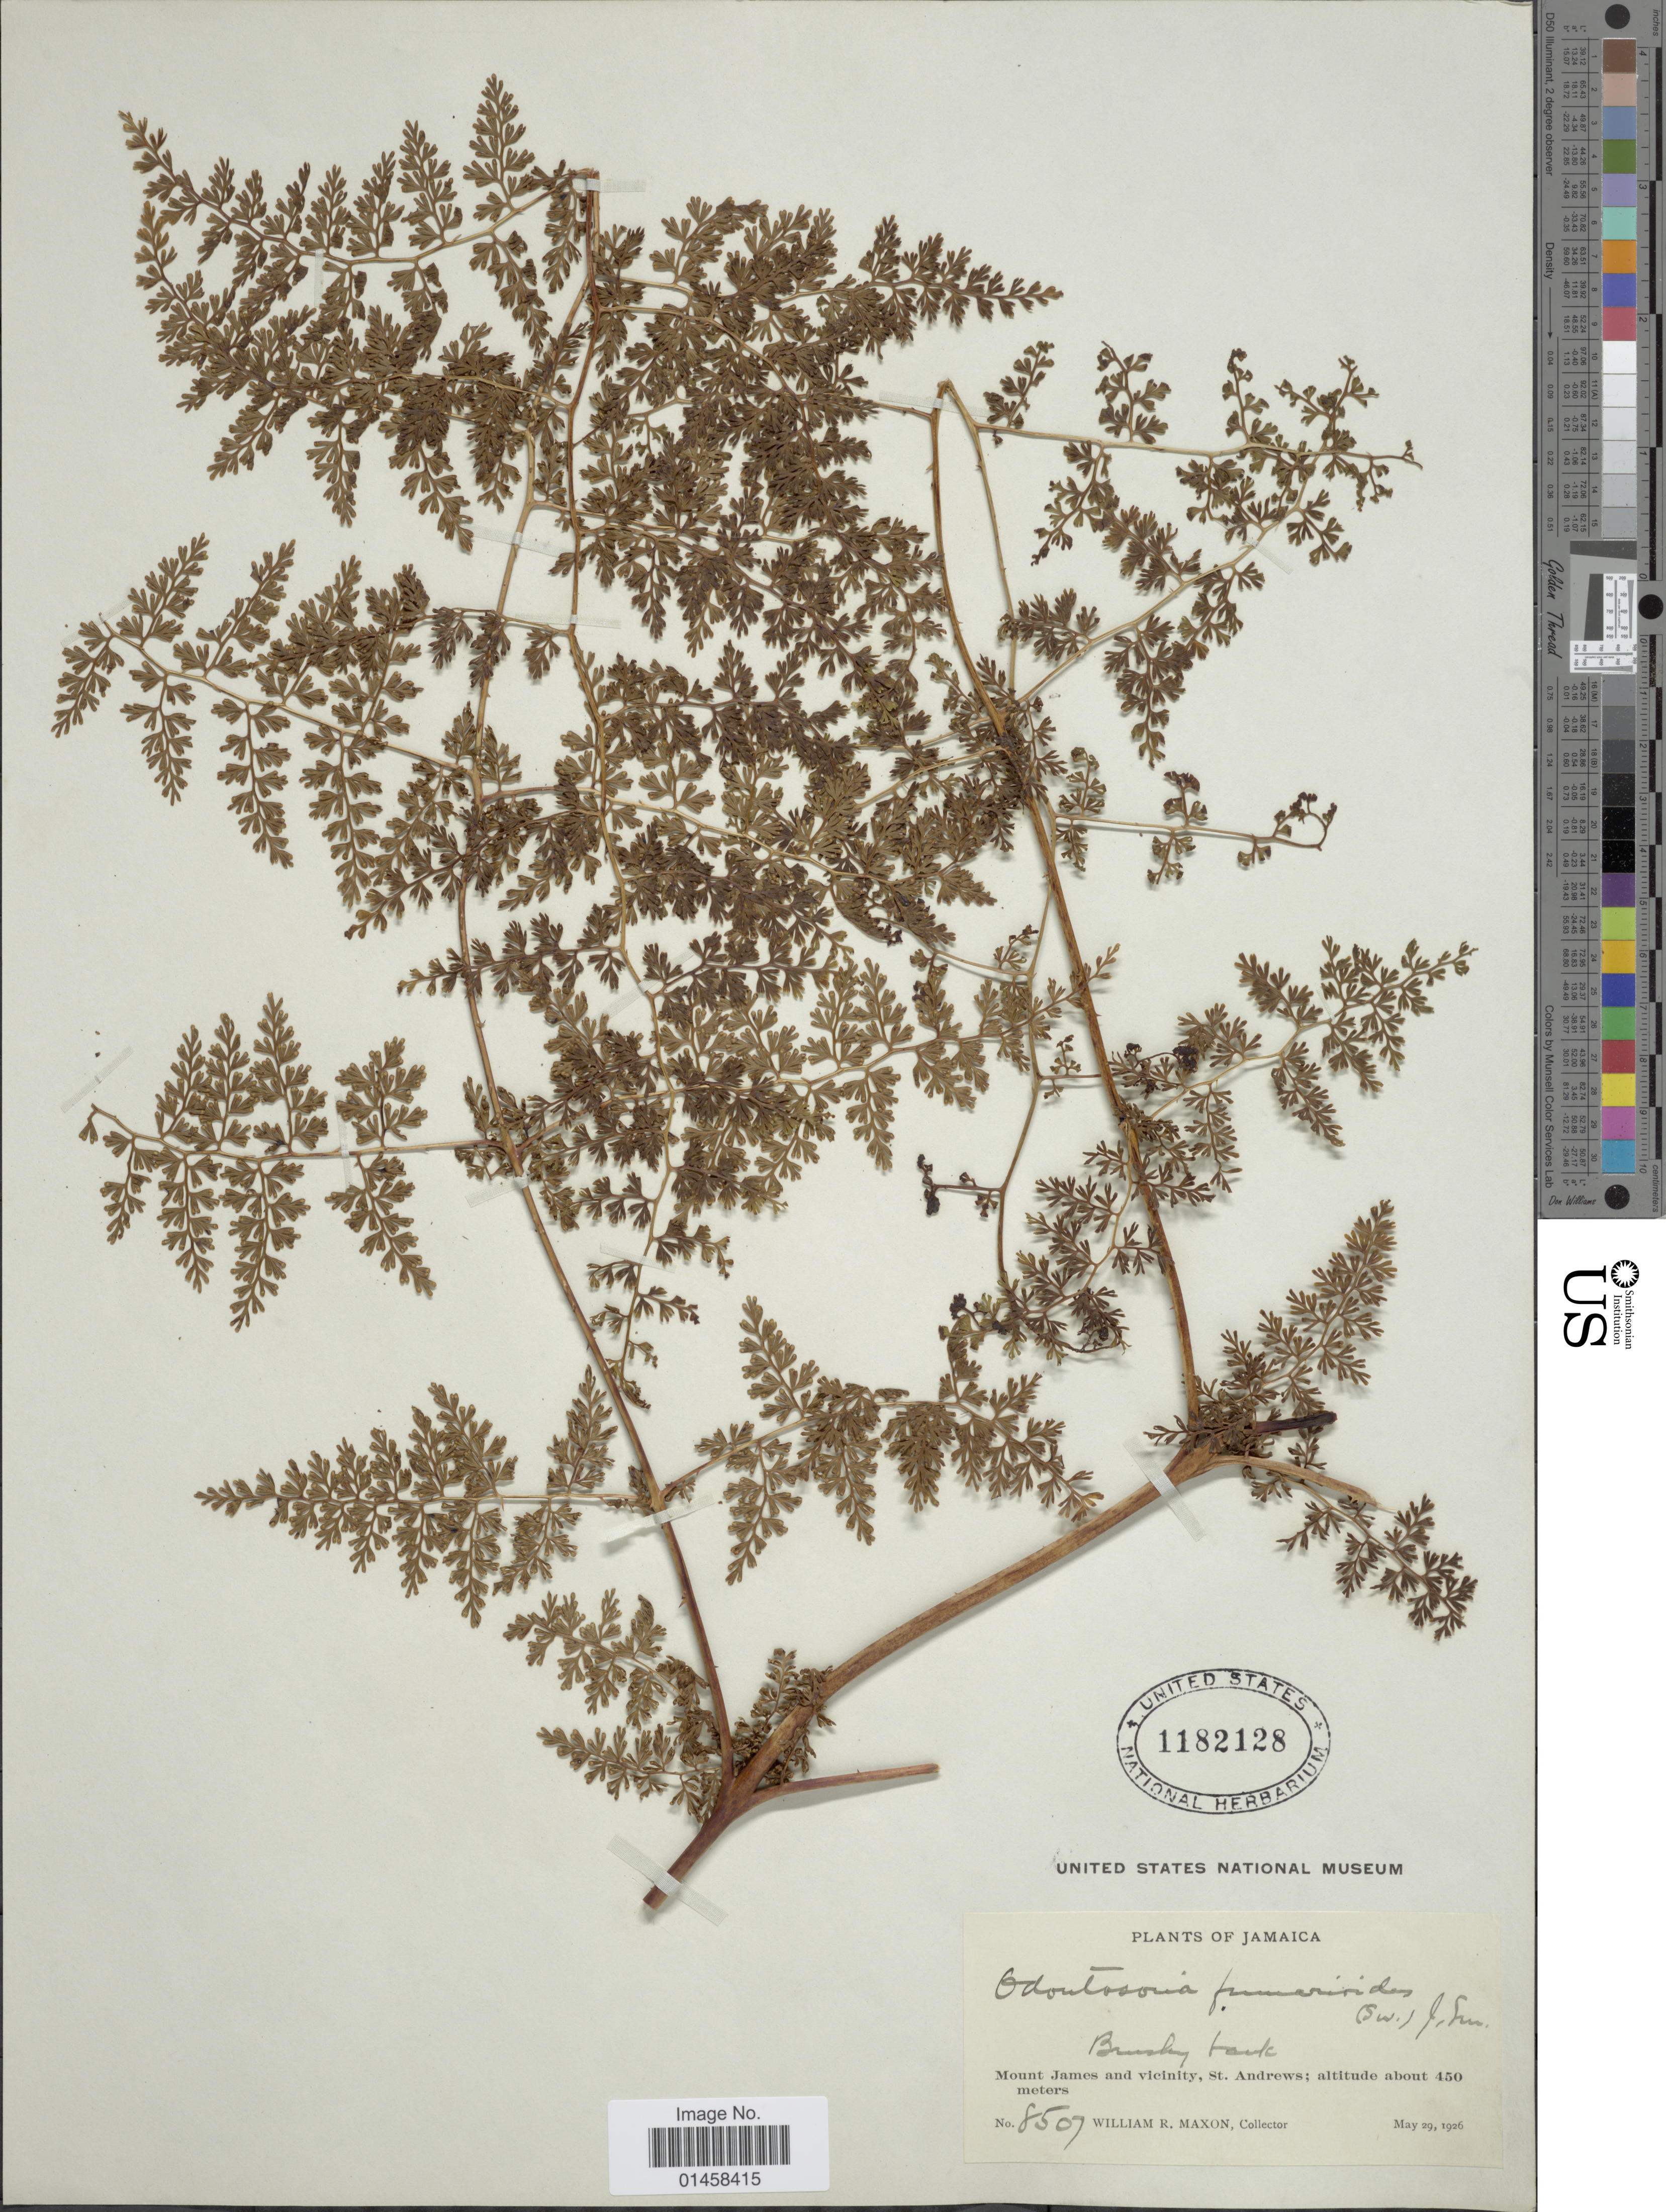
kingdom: Plantae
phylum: Tracheophyta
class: Polypodiopsida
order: Polypodiales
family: Lindsaeaceae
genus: Odontosoria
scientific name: Odontosoria fumarioides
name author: (Sw.) J. Sm.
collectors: W. R. Maxon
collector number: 8507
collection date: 1926-05-29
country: Jamaica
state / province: Saint Andrew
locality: Mount James and vicinity, St. Andrews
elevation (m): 450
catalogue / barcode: US 1182128